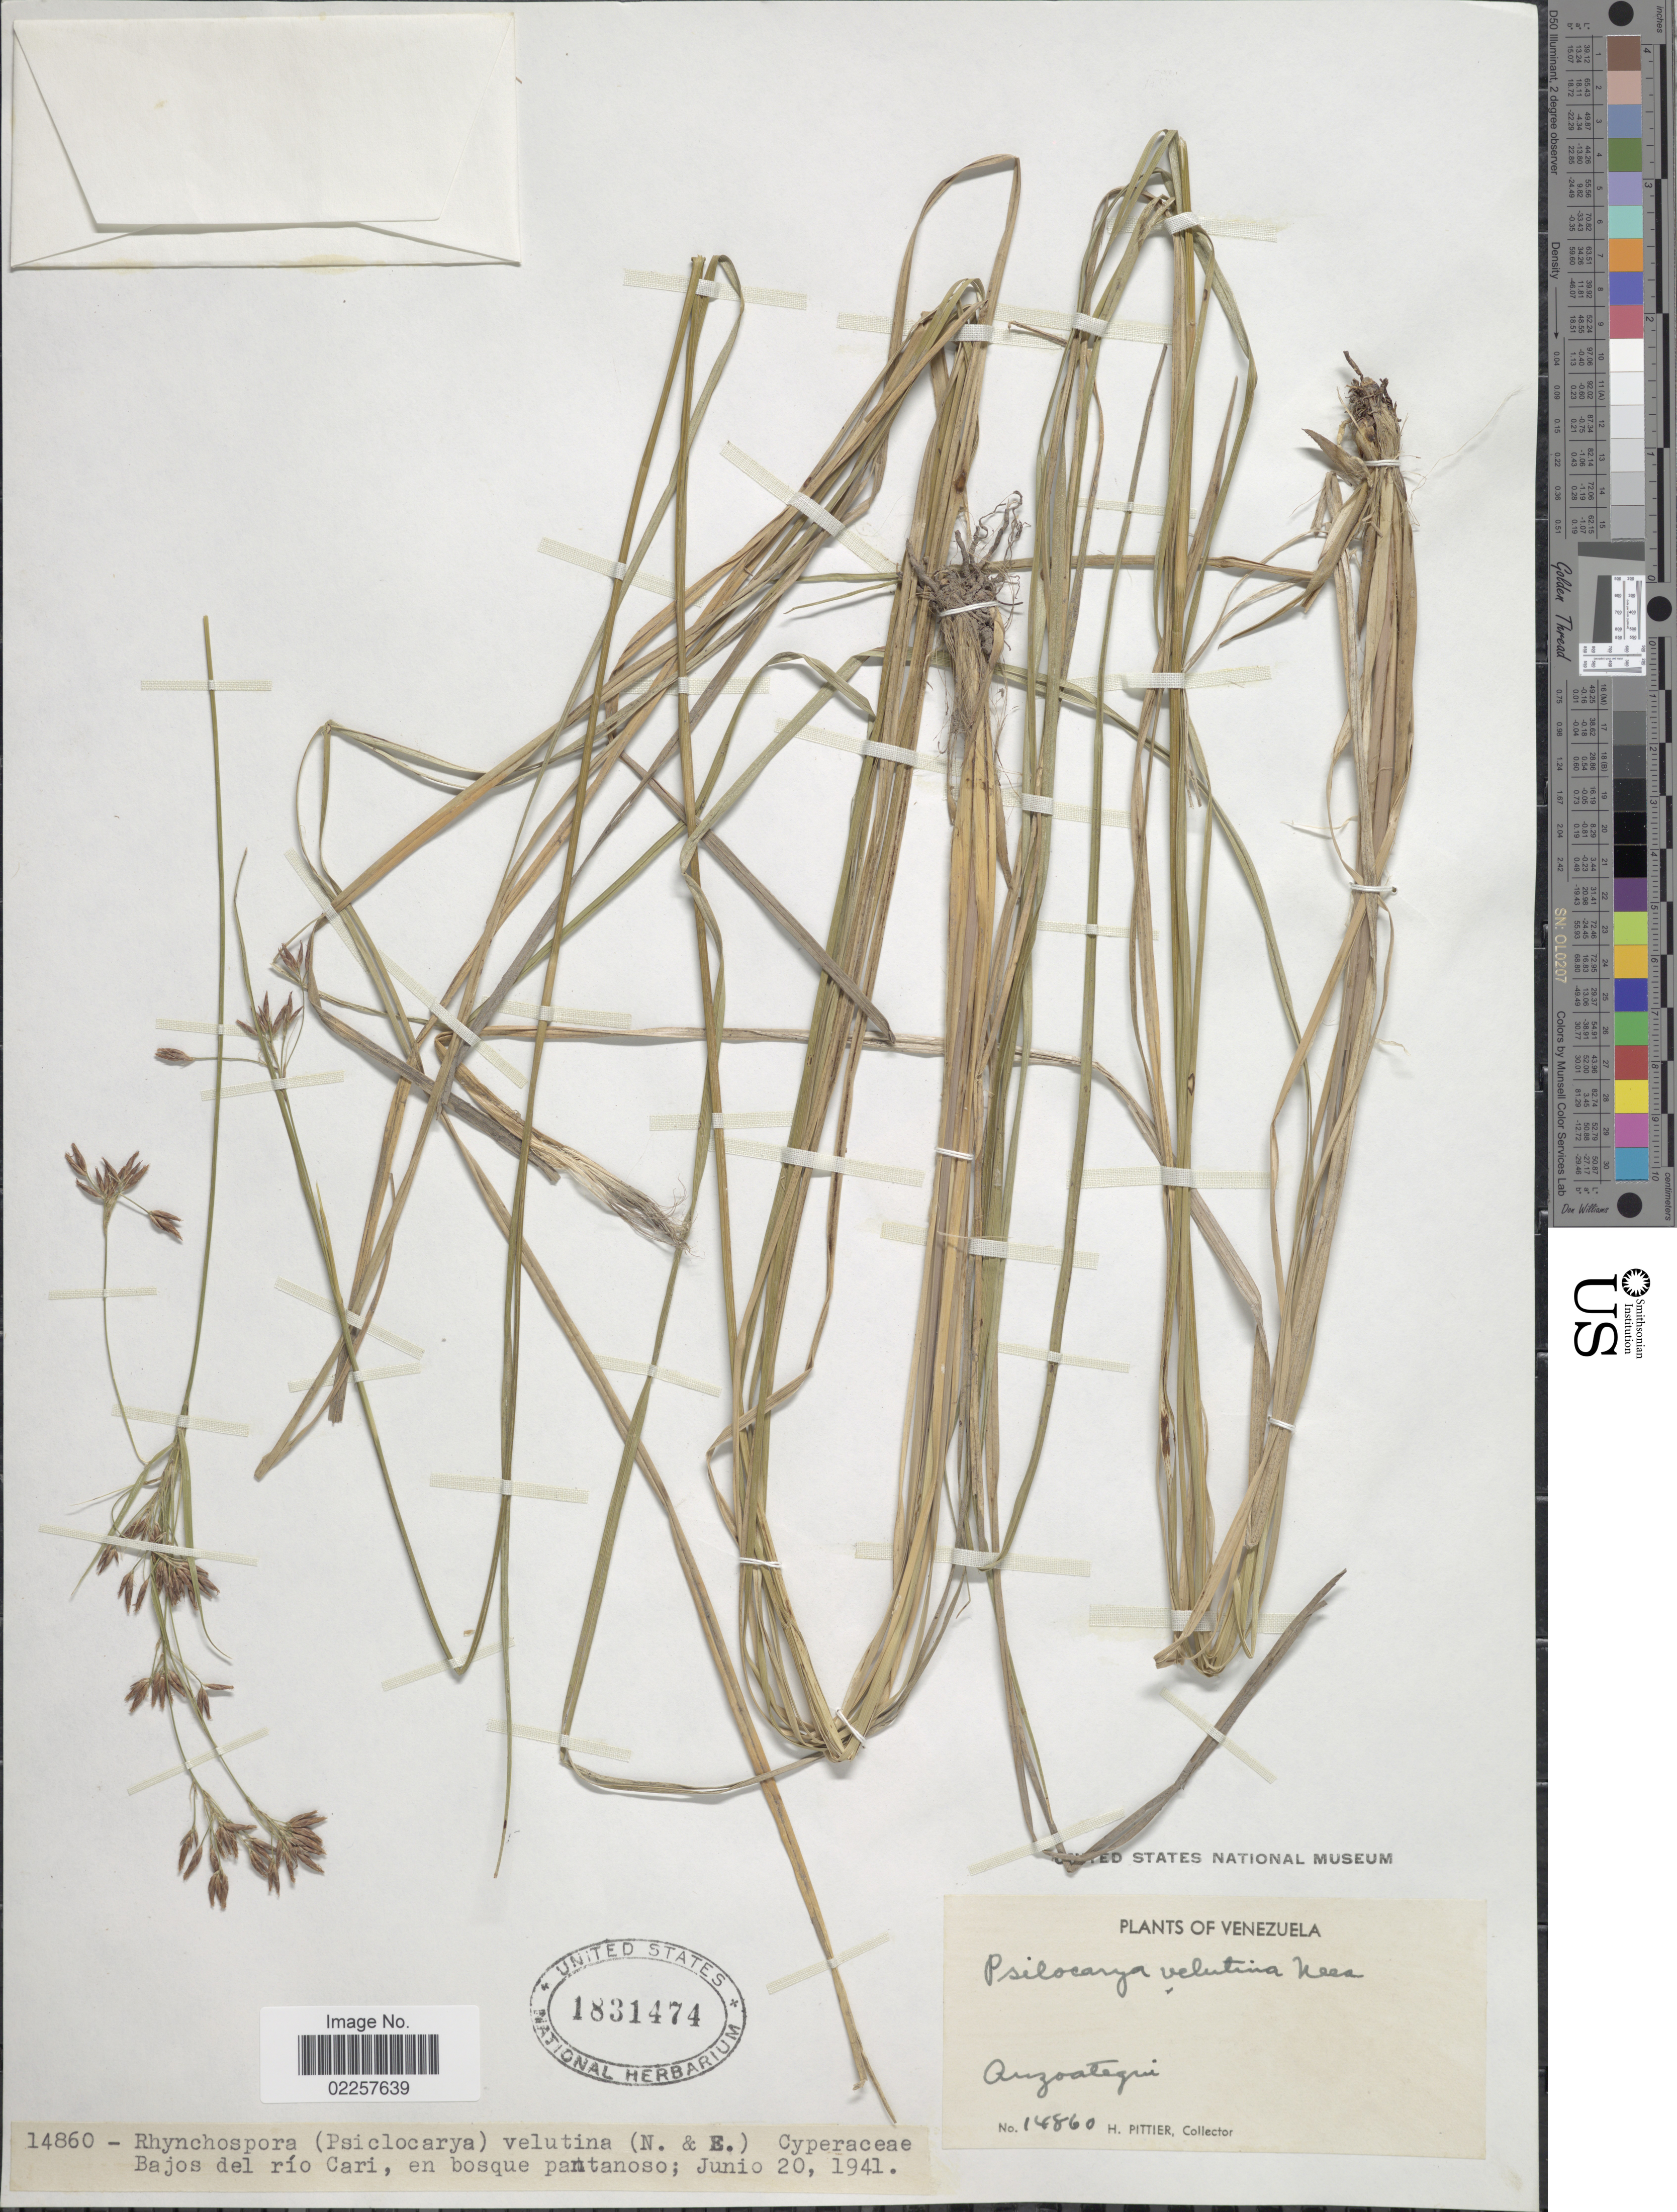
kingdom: Plantae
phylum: Tracheophyta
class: Liliopsida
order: Poales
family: Cyperaceae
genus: Rhynchospora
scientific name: Rhynchospora velutina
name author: (Kunth) Boeckeler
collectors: H. F. Pittier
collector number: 14860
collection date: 1941-06-20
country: Venezuela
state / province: Anzoategui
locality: Bajos del rio Cari, en bosque pantanoso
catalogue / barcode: US 1831474